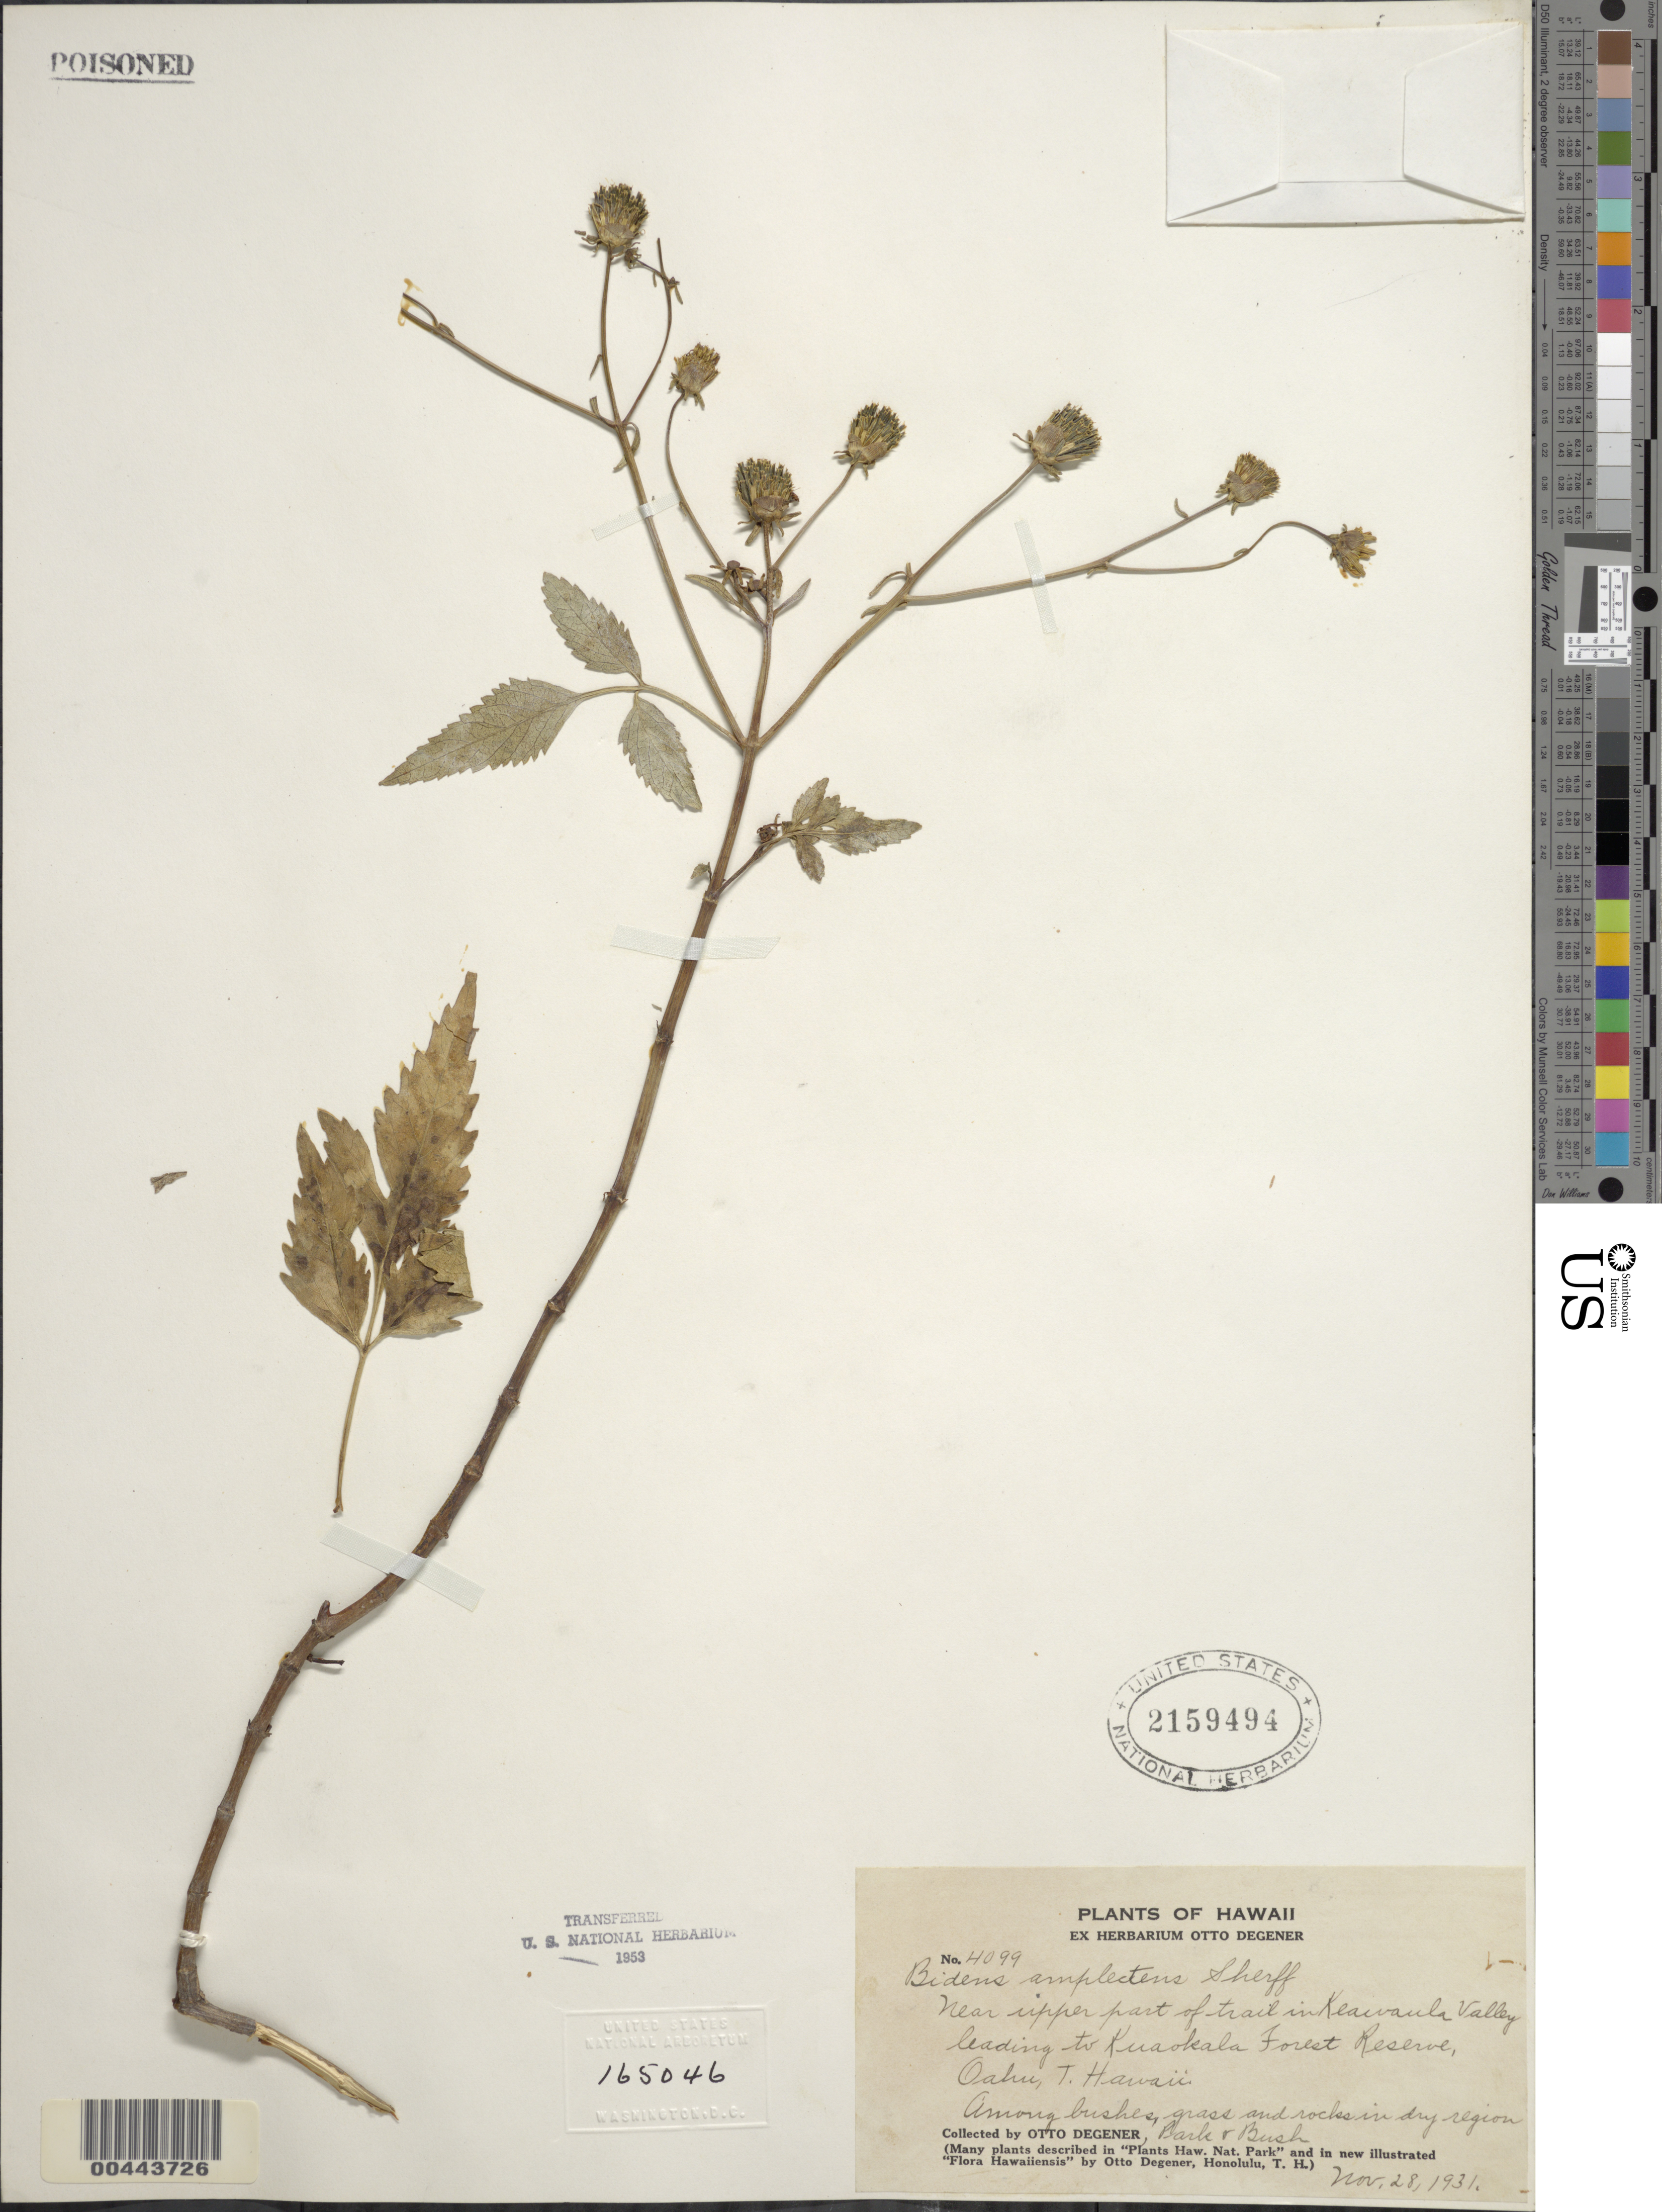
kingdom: Plantae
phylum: Tracheophyta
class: Magnoliopsida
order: Asterales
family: Asteraceae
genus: Bidens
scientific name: Bidens amplectens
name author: Sherff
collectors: O. Degener, Park & B. F. Bush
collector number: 4099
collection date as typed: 28 Nov 1931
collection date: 1931-11-28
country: United States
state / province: Hawaii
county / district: Honolulu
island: Oahu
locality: Near upper part of trail in Keawaula Valley leading to Kuaokala Forest Reserve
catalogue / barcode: US 2159494